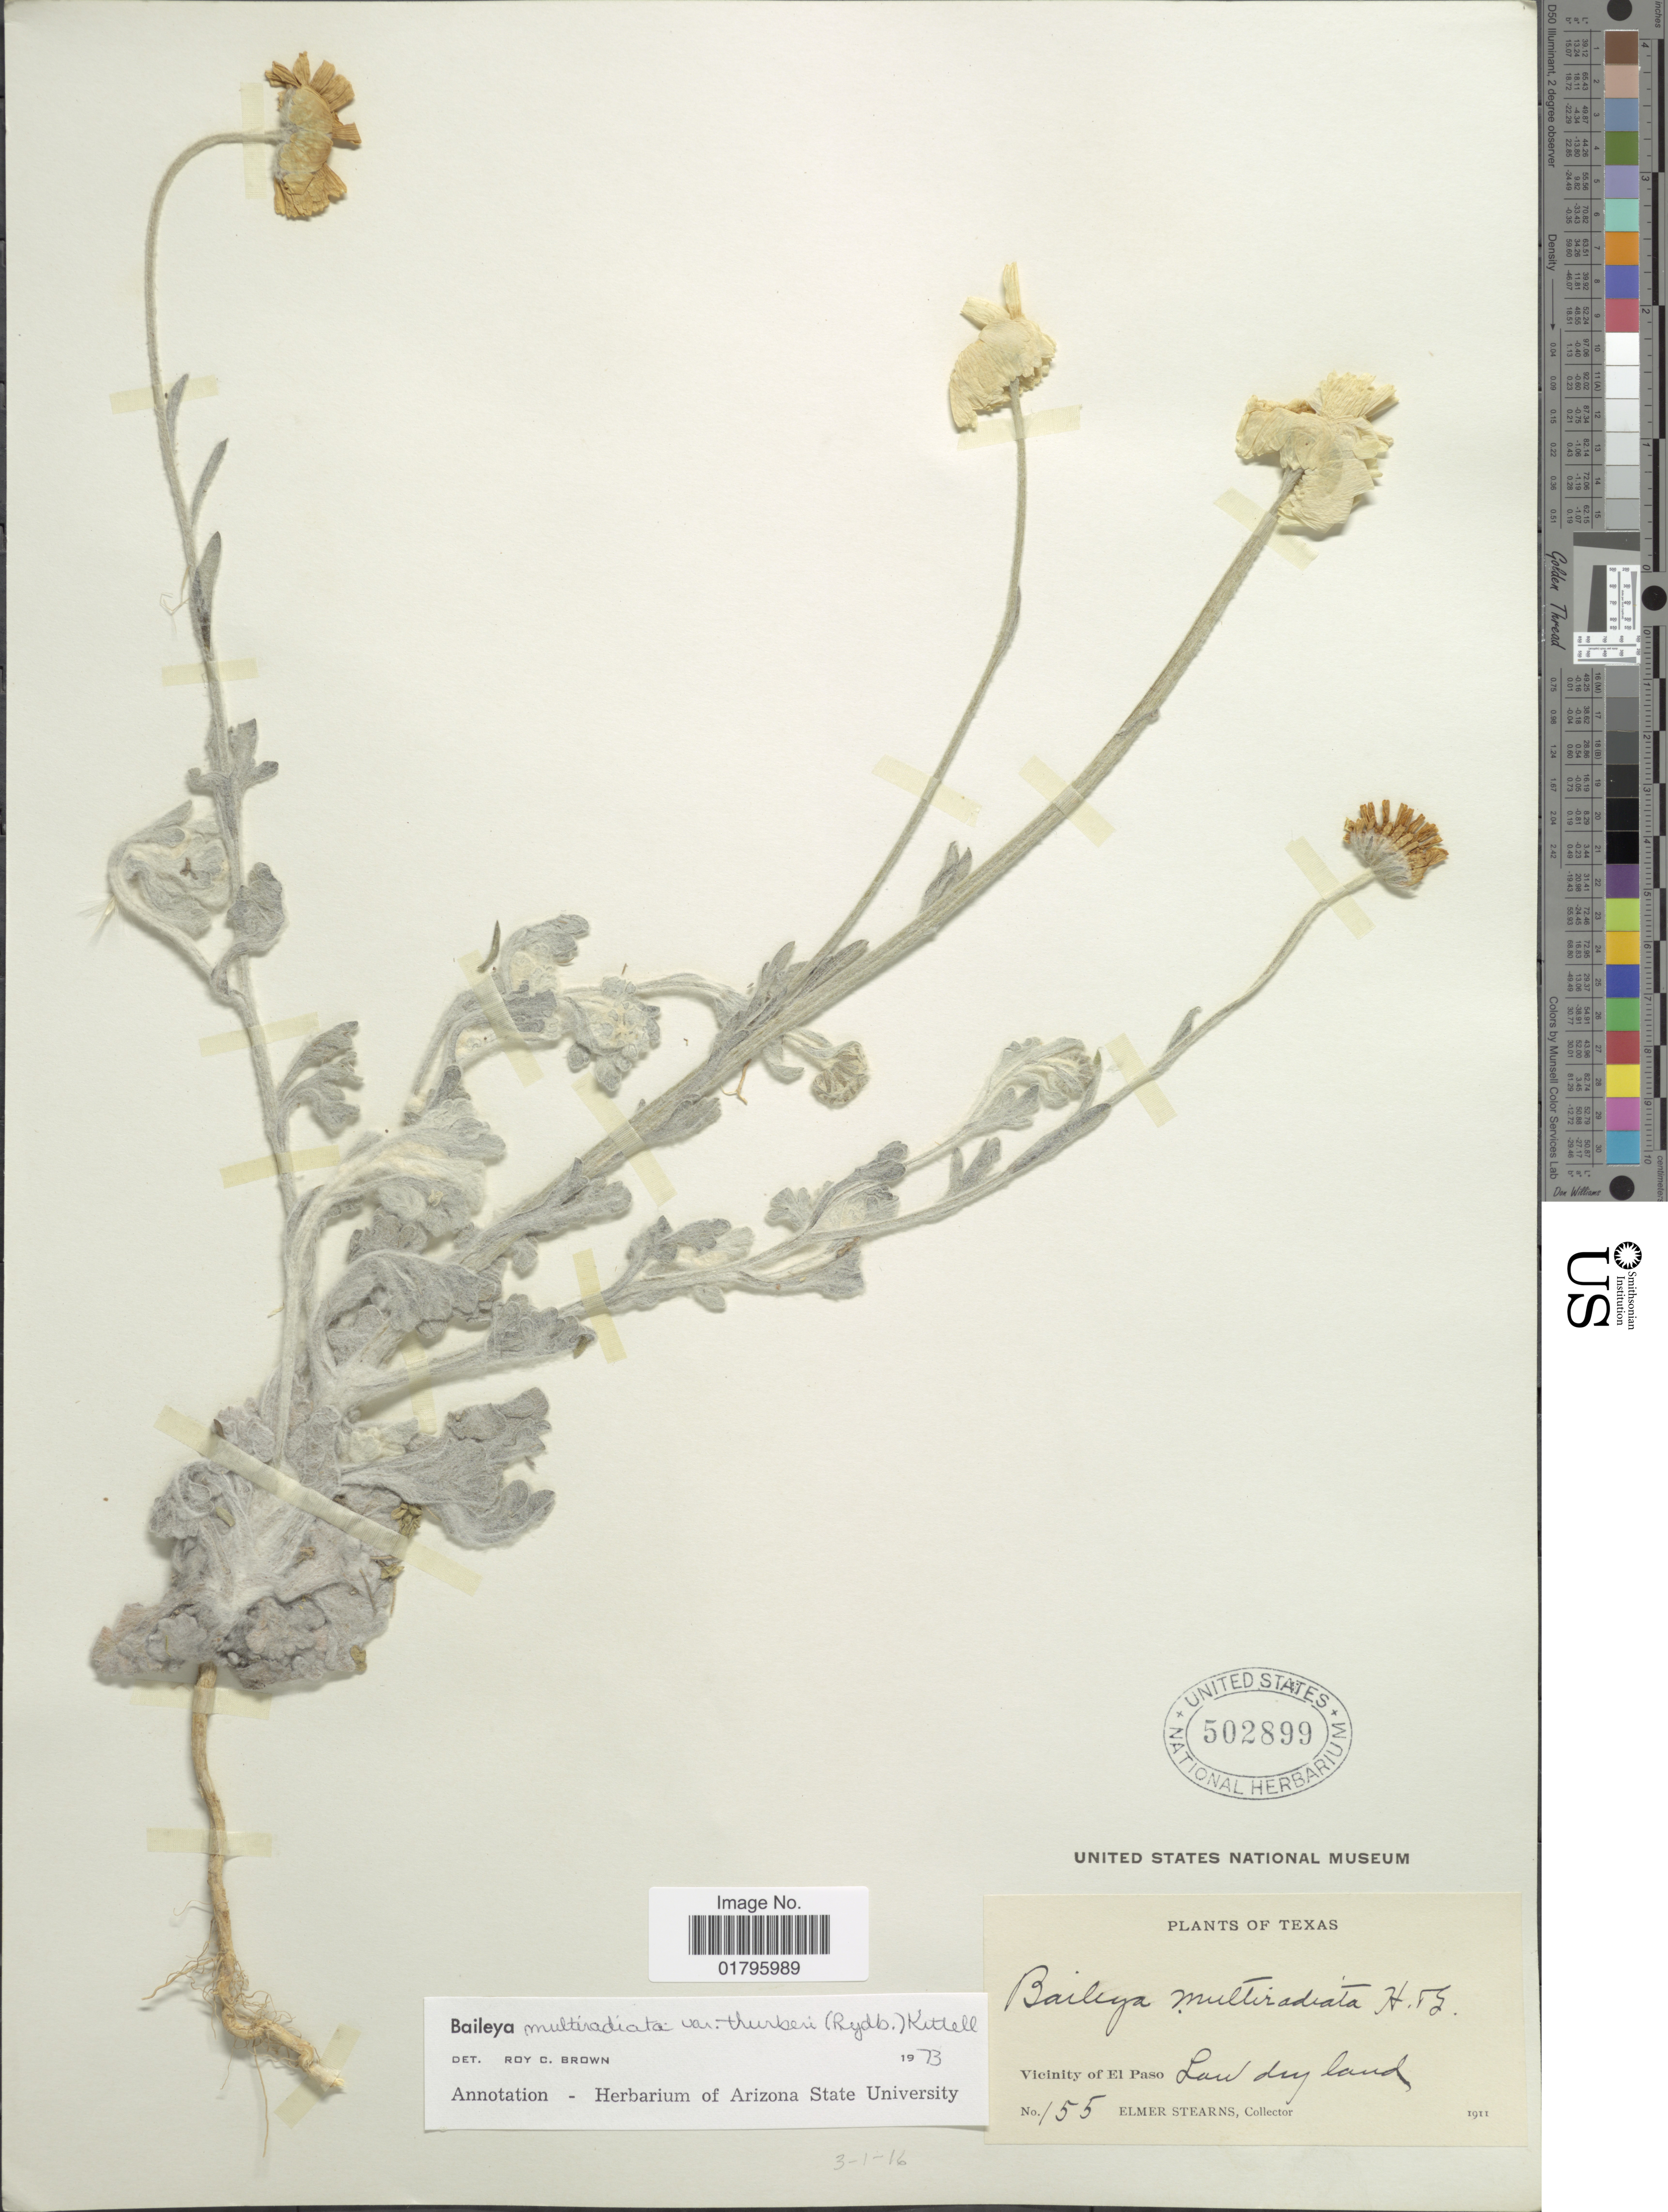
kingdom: Plantae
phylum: Tracheophyta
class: Magnoliopsida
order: Asterales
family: Asteraceae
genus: Baileya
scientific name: Baileya multiradiata var. thurberi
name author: (Rydb.) Kittell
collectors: E. Stearns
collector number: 155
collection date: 1911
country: United States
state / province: Texas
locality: Vicinity of El Paso Lau dry land.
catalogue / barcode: US 502899